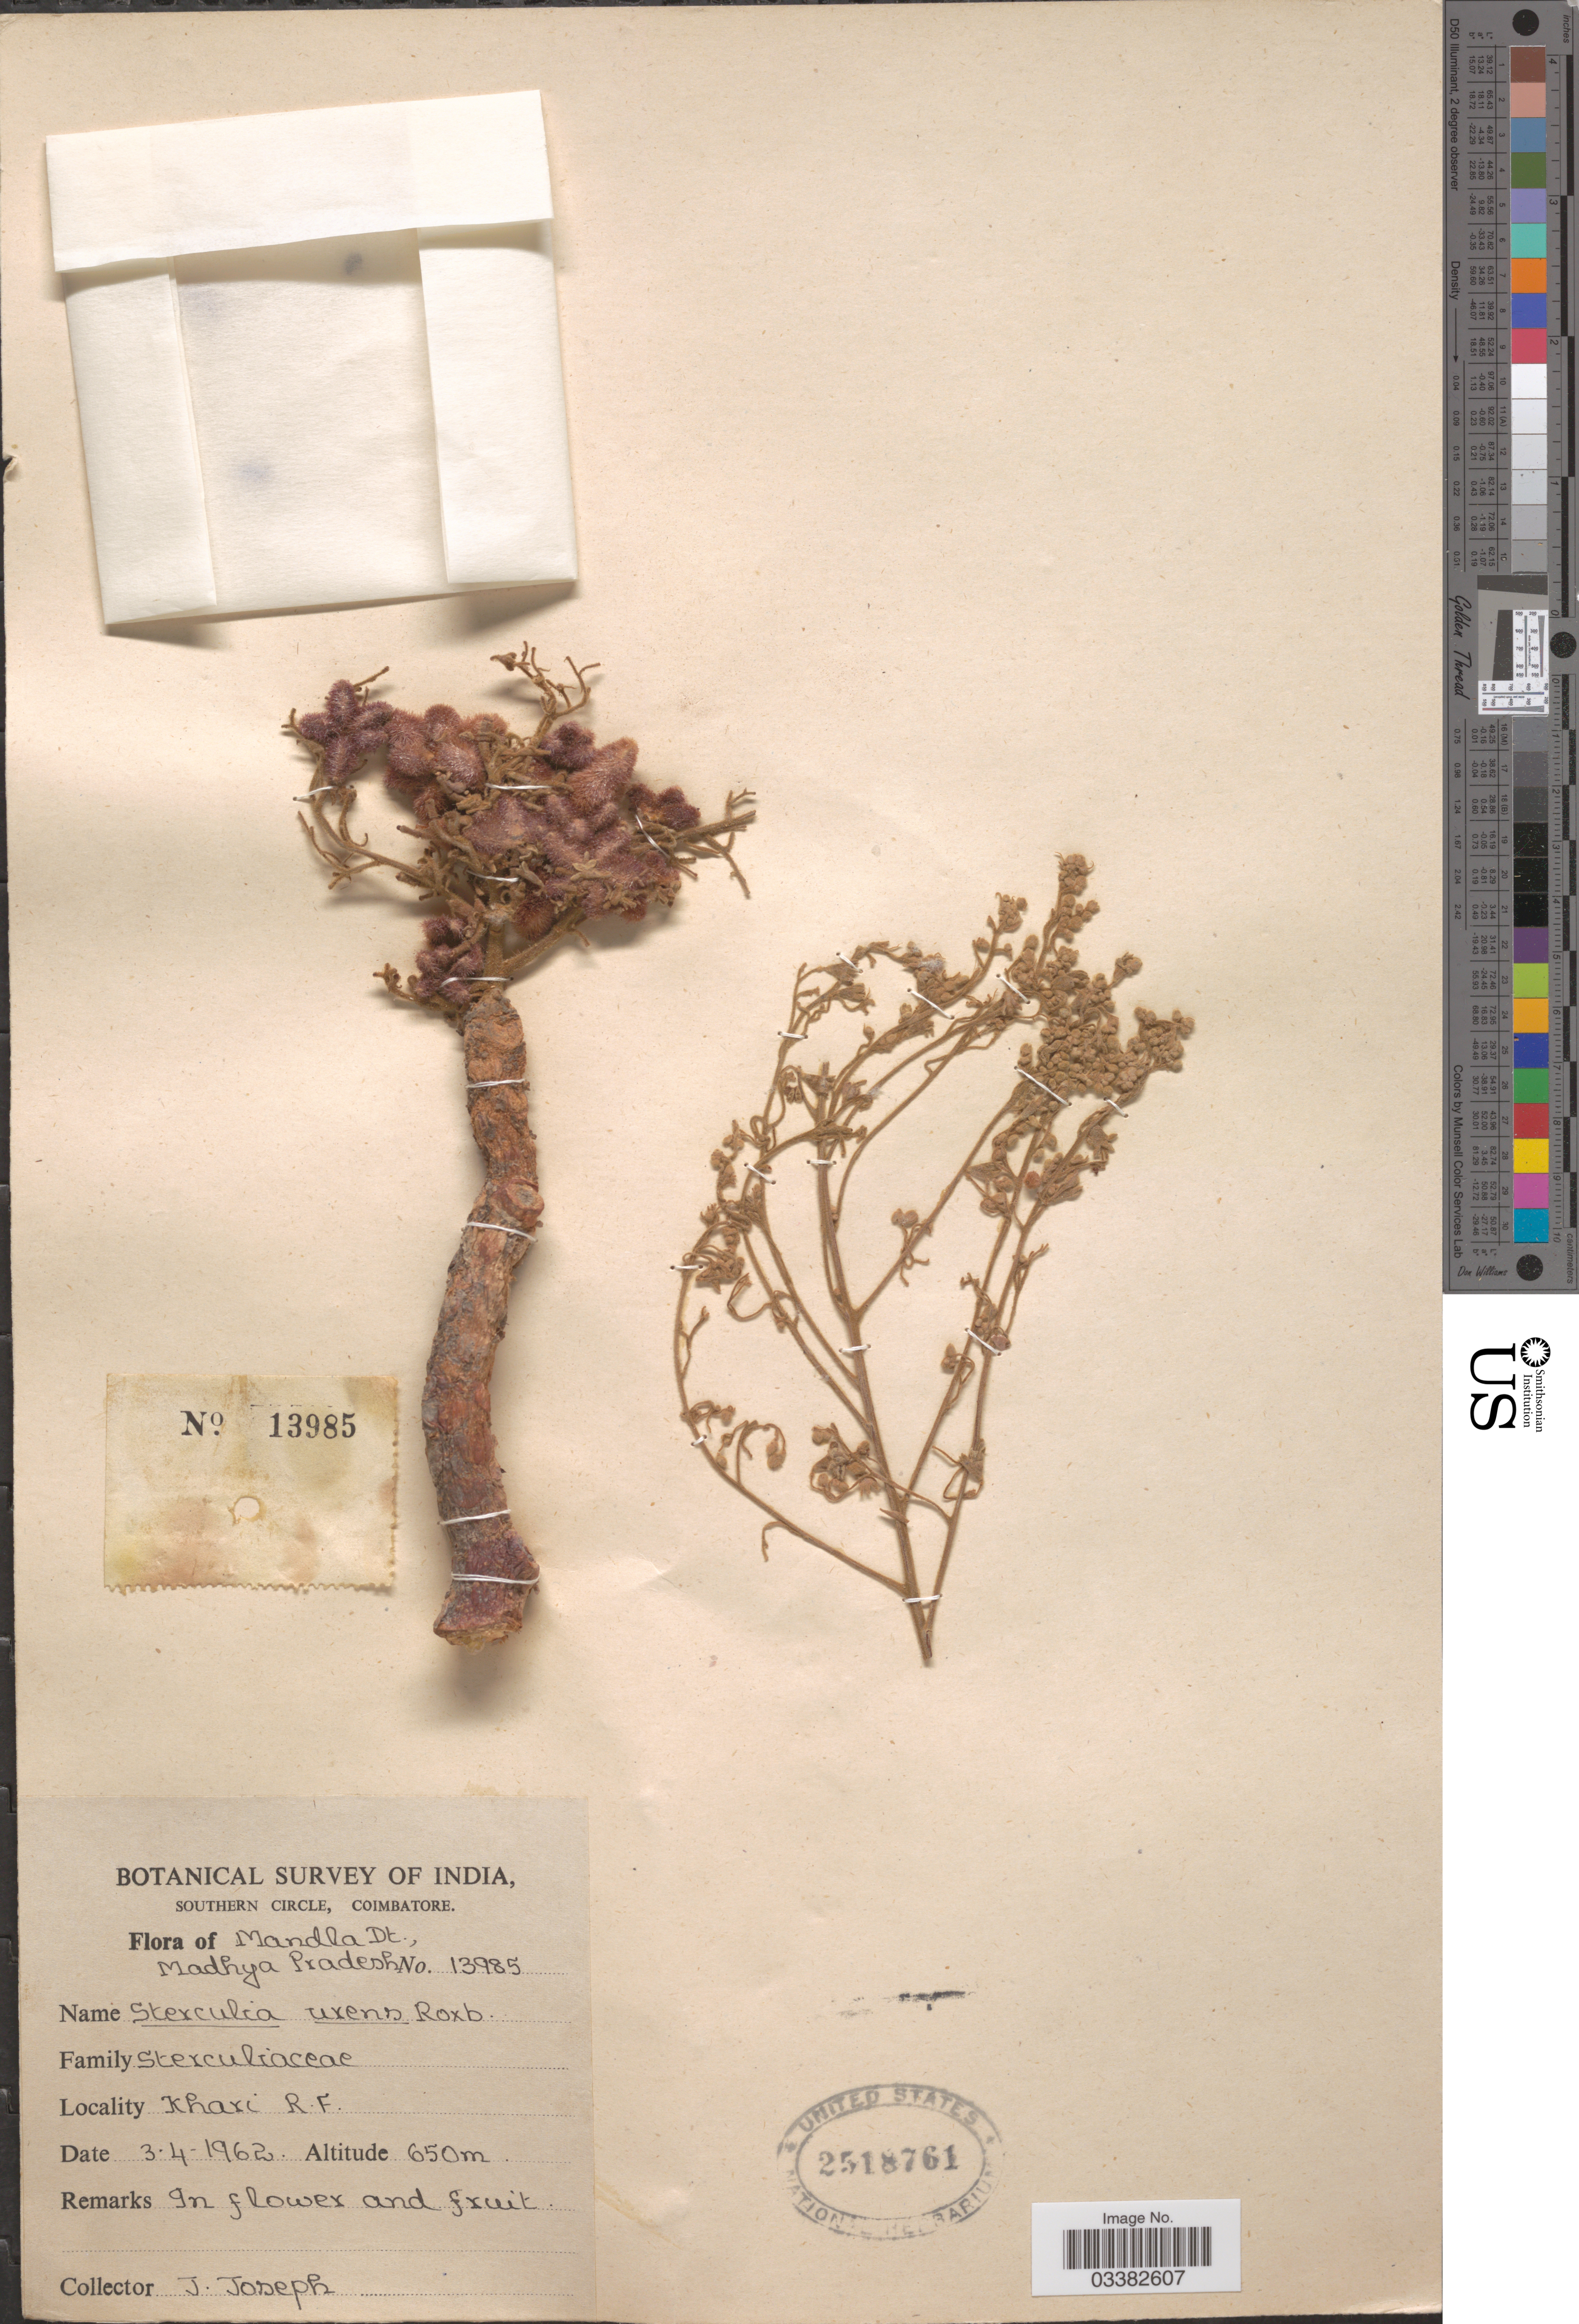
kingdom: Plantae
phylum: Tracheophyta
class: Magnoliopsida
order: Malvales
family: Malvaceae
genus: Sterculia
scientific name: Sterculia urens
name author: Roxb.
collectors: Joseph, J.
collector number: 13985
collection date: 1962-04-03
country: India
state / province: Madhya Pradesh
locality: Mandla Dt. Khari R.F.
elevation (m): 650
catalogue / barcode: US 2518761